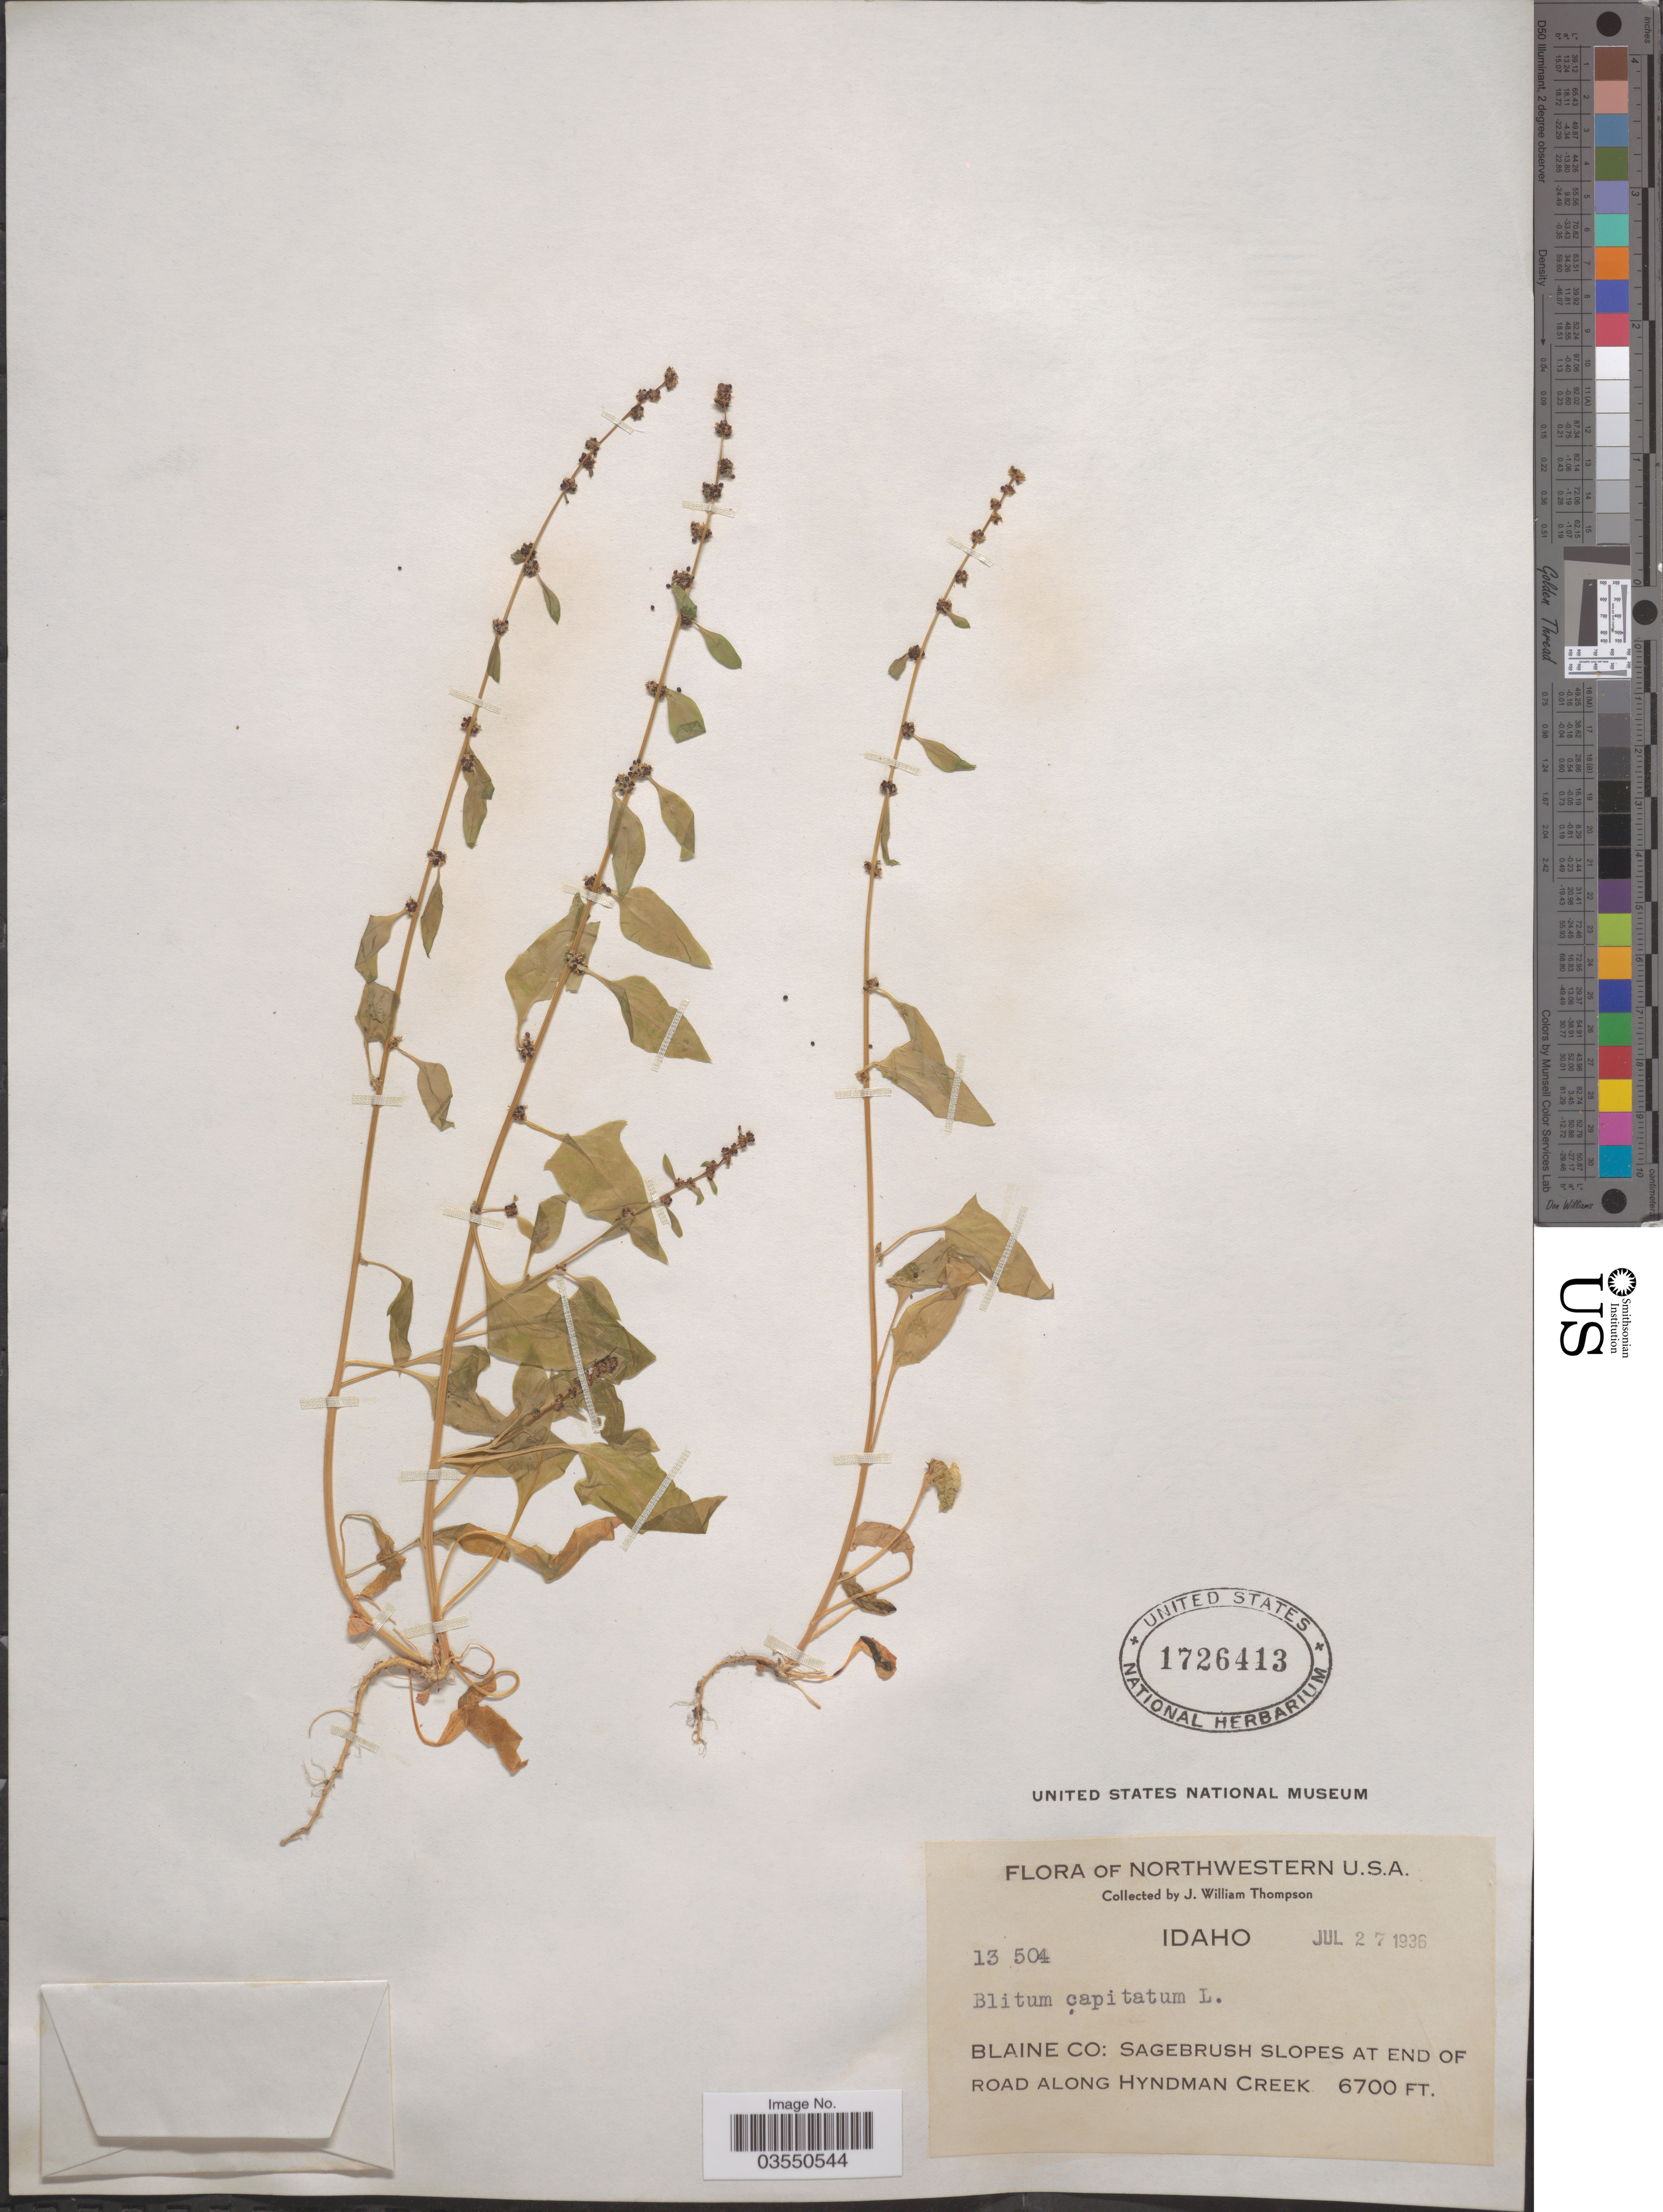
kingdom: Plantae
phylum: Tracheophyta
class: Magnoliopsida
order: Caryophyllales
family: Amaranthaceae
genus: Blitum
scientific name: Blitum capitatum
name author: L.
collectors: J. W. Thompson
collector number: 13504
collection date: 1936-07-27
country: United States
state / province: Idaho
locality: Northwestern U.S.A. Blaine Co: Sagebrush slopes at end of Road along HYndman Creek.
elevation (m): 2042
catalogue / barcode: US 1726413